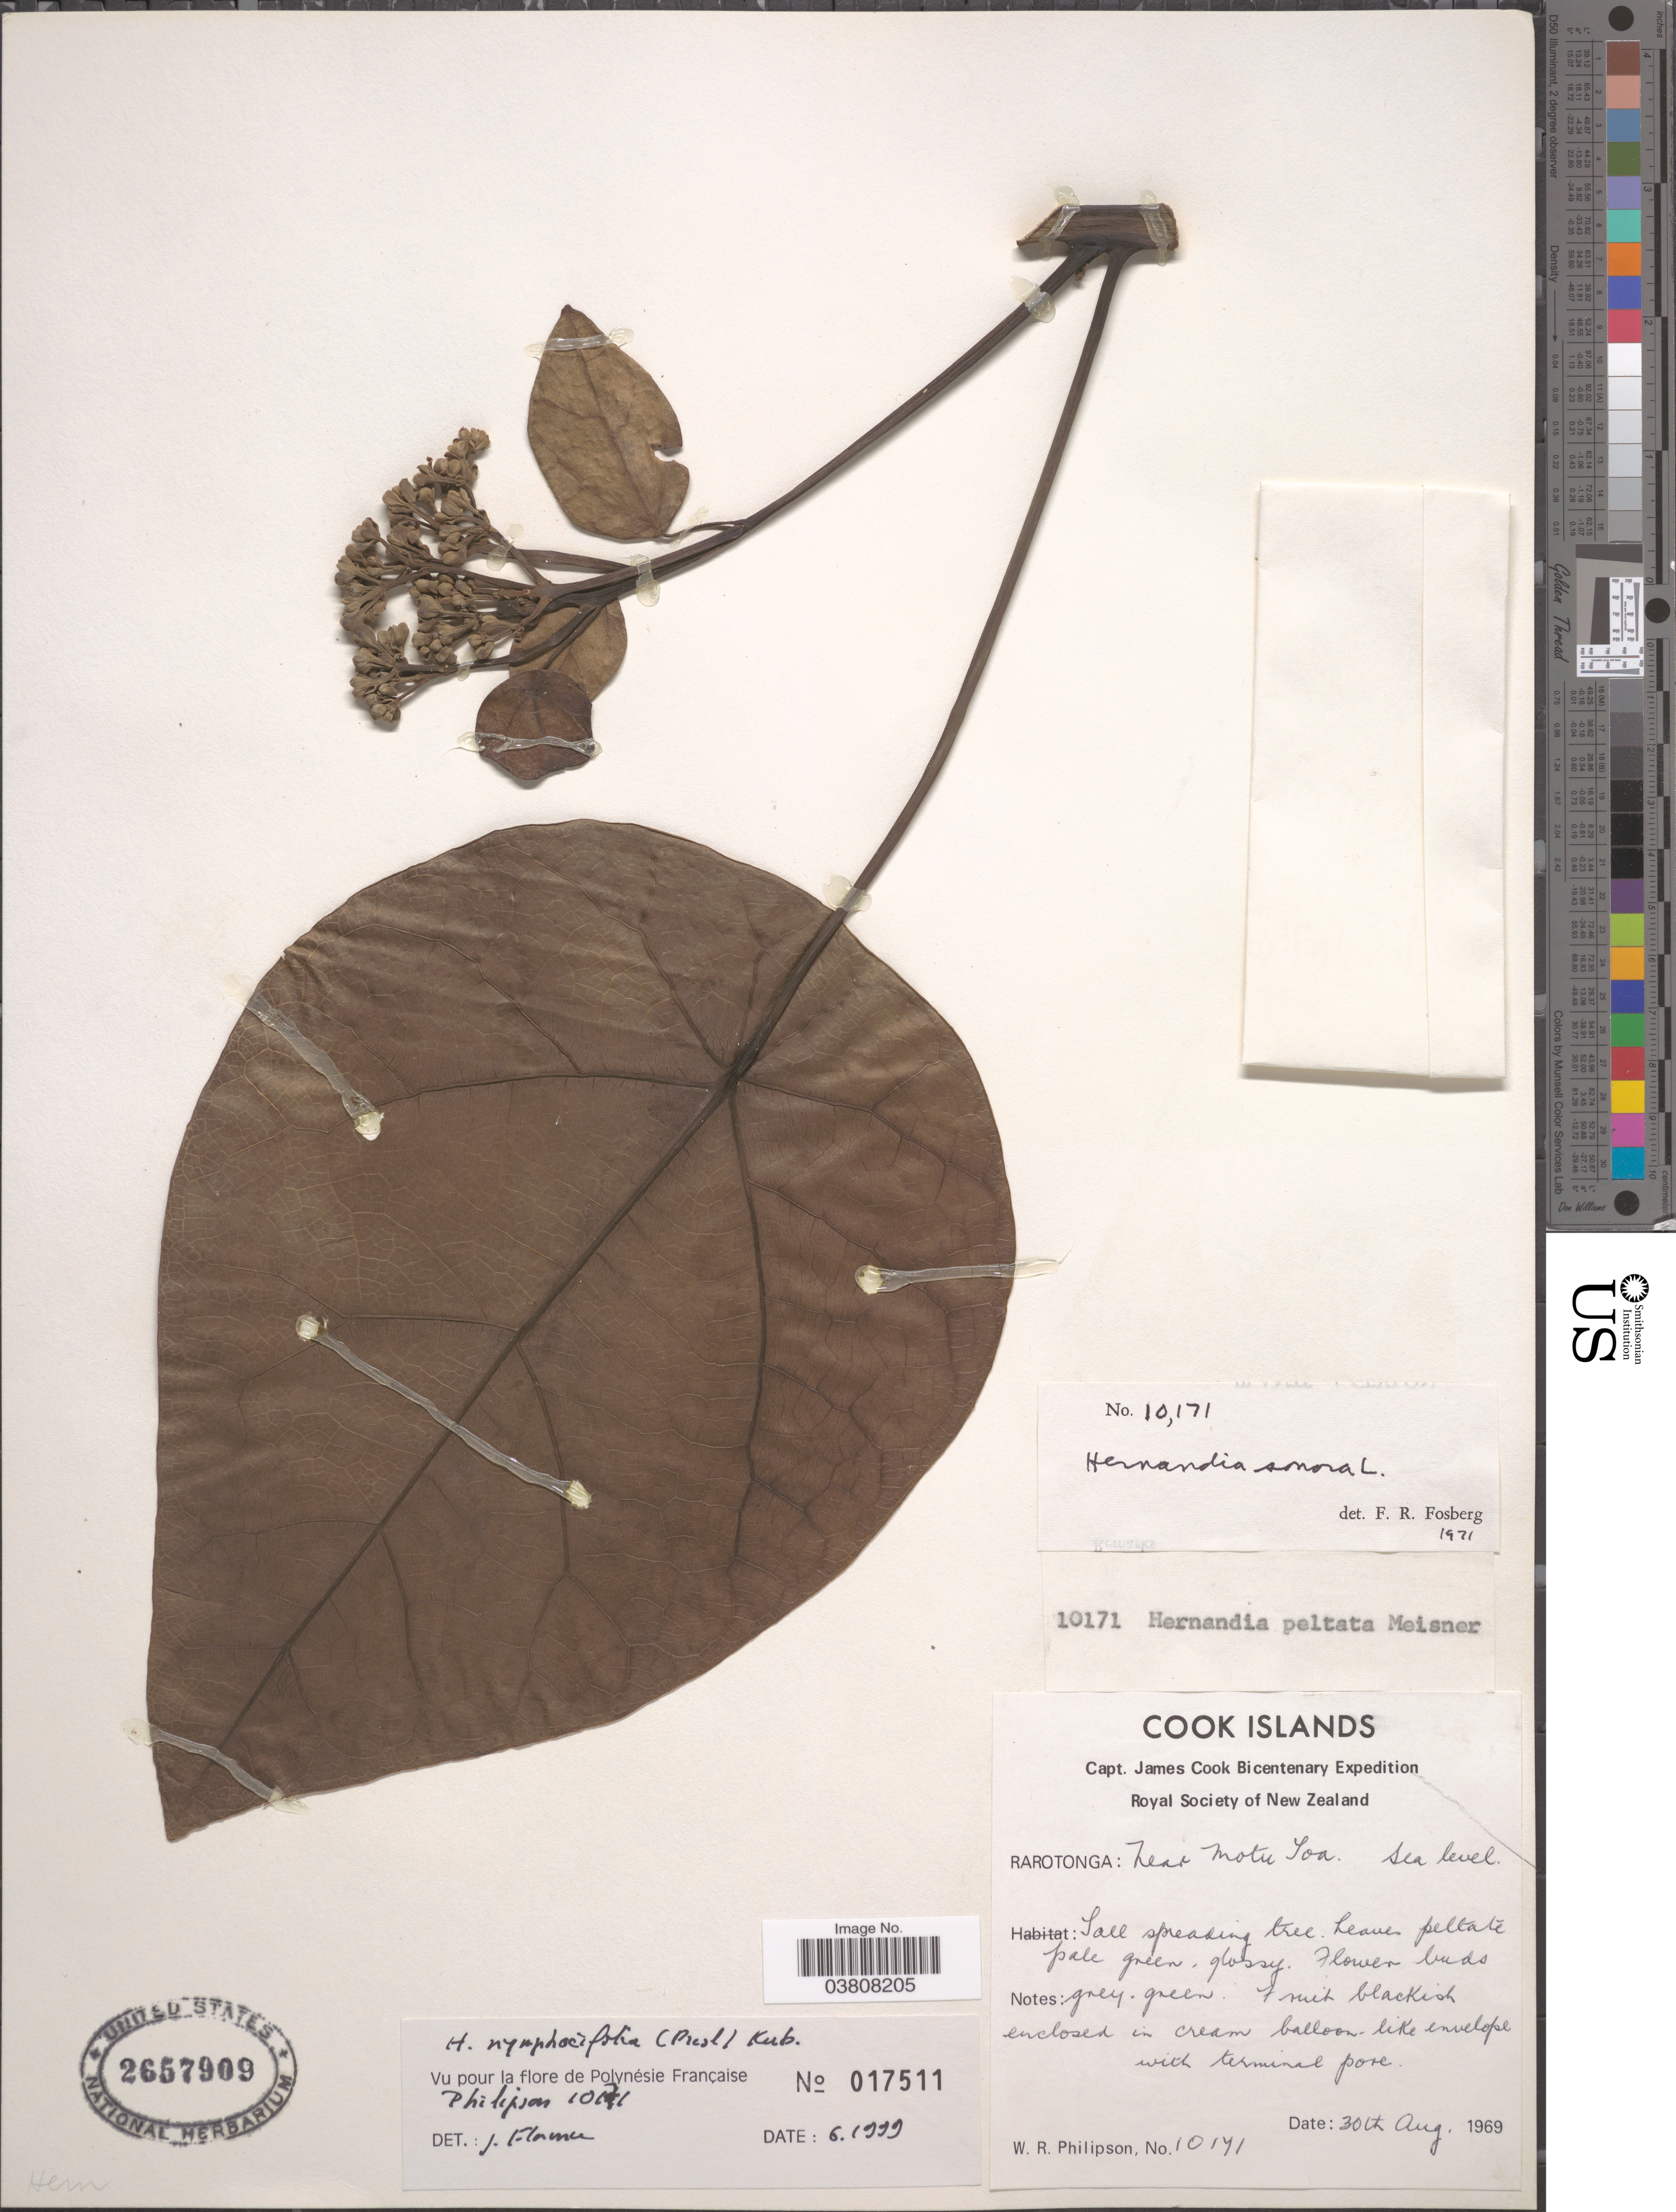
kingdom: Plantae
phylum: Tracheophyta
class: Magnoliopsida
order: Laurales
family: Hernandiaceae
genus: Hernandia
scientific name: Hernandia nymphaeifolia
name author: (C. Presl) Kubitzki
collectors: W. R. Philipson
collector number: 10171*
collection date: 1969-08-30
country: Cook Islands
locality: Rarotonga: near Motu Loa.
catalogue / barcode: US 2657909